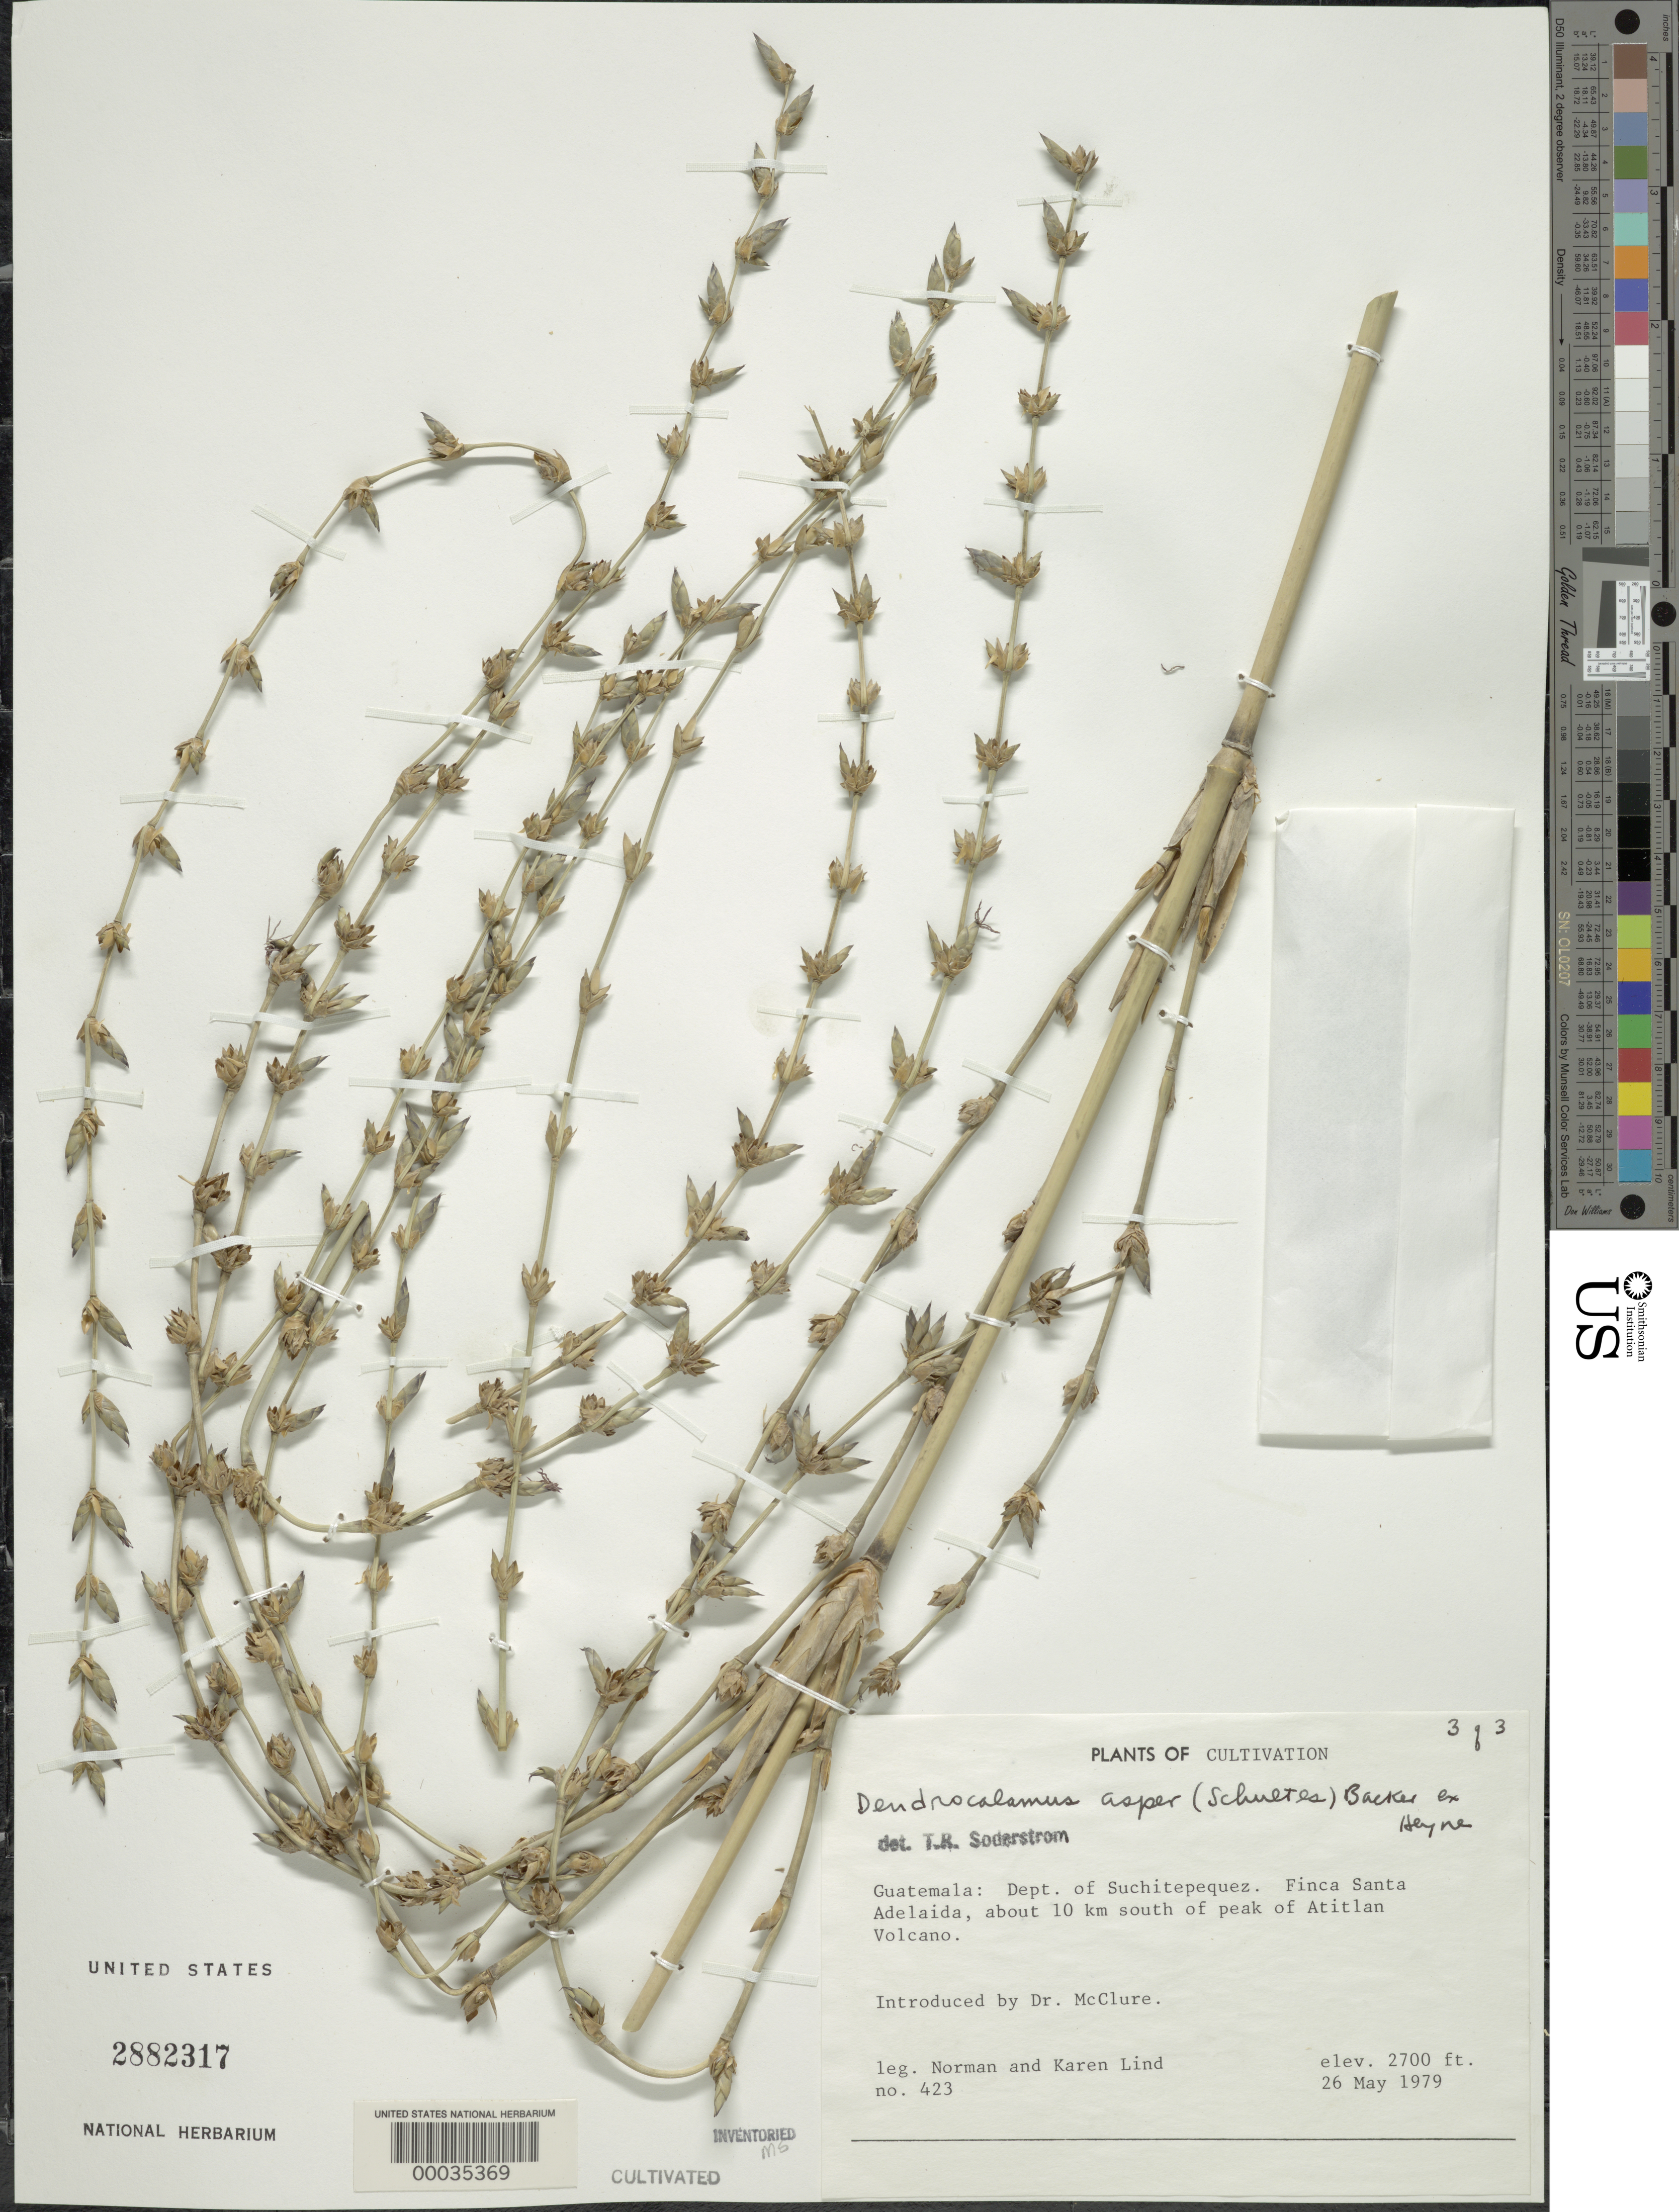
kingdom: Plantae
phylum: Tracheophyta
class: Liliopsida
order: Poales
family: Poaceae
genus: Dendrocalamus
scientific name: Dendrocalamus asper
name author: (Schult. & Schult. f.) Backer ex K. Heyne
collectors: N. Lind & K. Lind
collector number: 423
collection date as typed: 26 May 1979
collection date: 1979-05-26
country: Guatemala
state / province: Suchitepéquez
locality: Finca Santa Adelaida, Atitlan Volcano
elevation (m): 824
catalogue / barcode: US 2882317